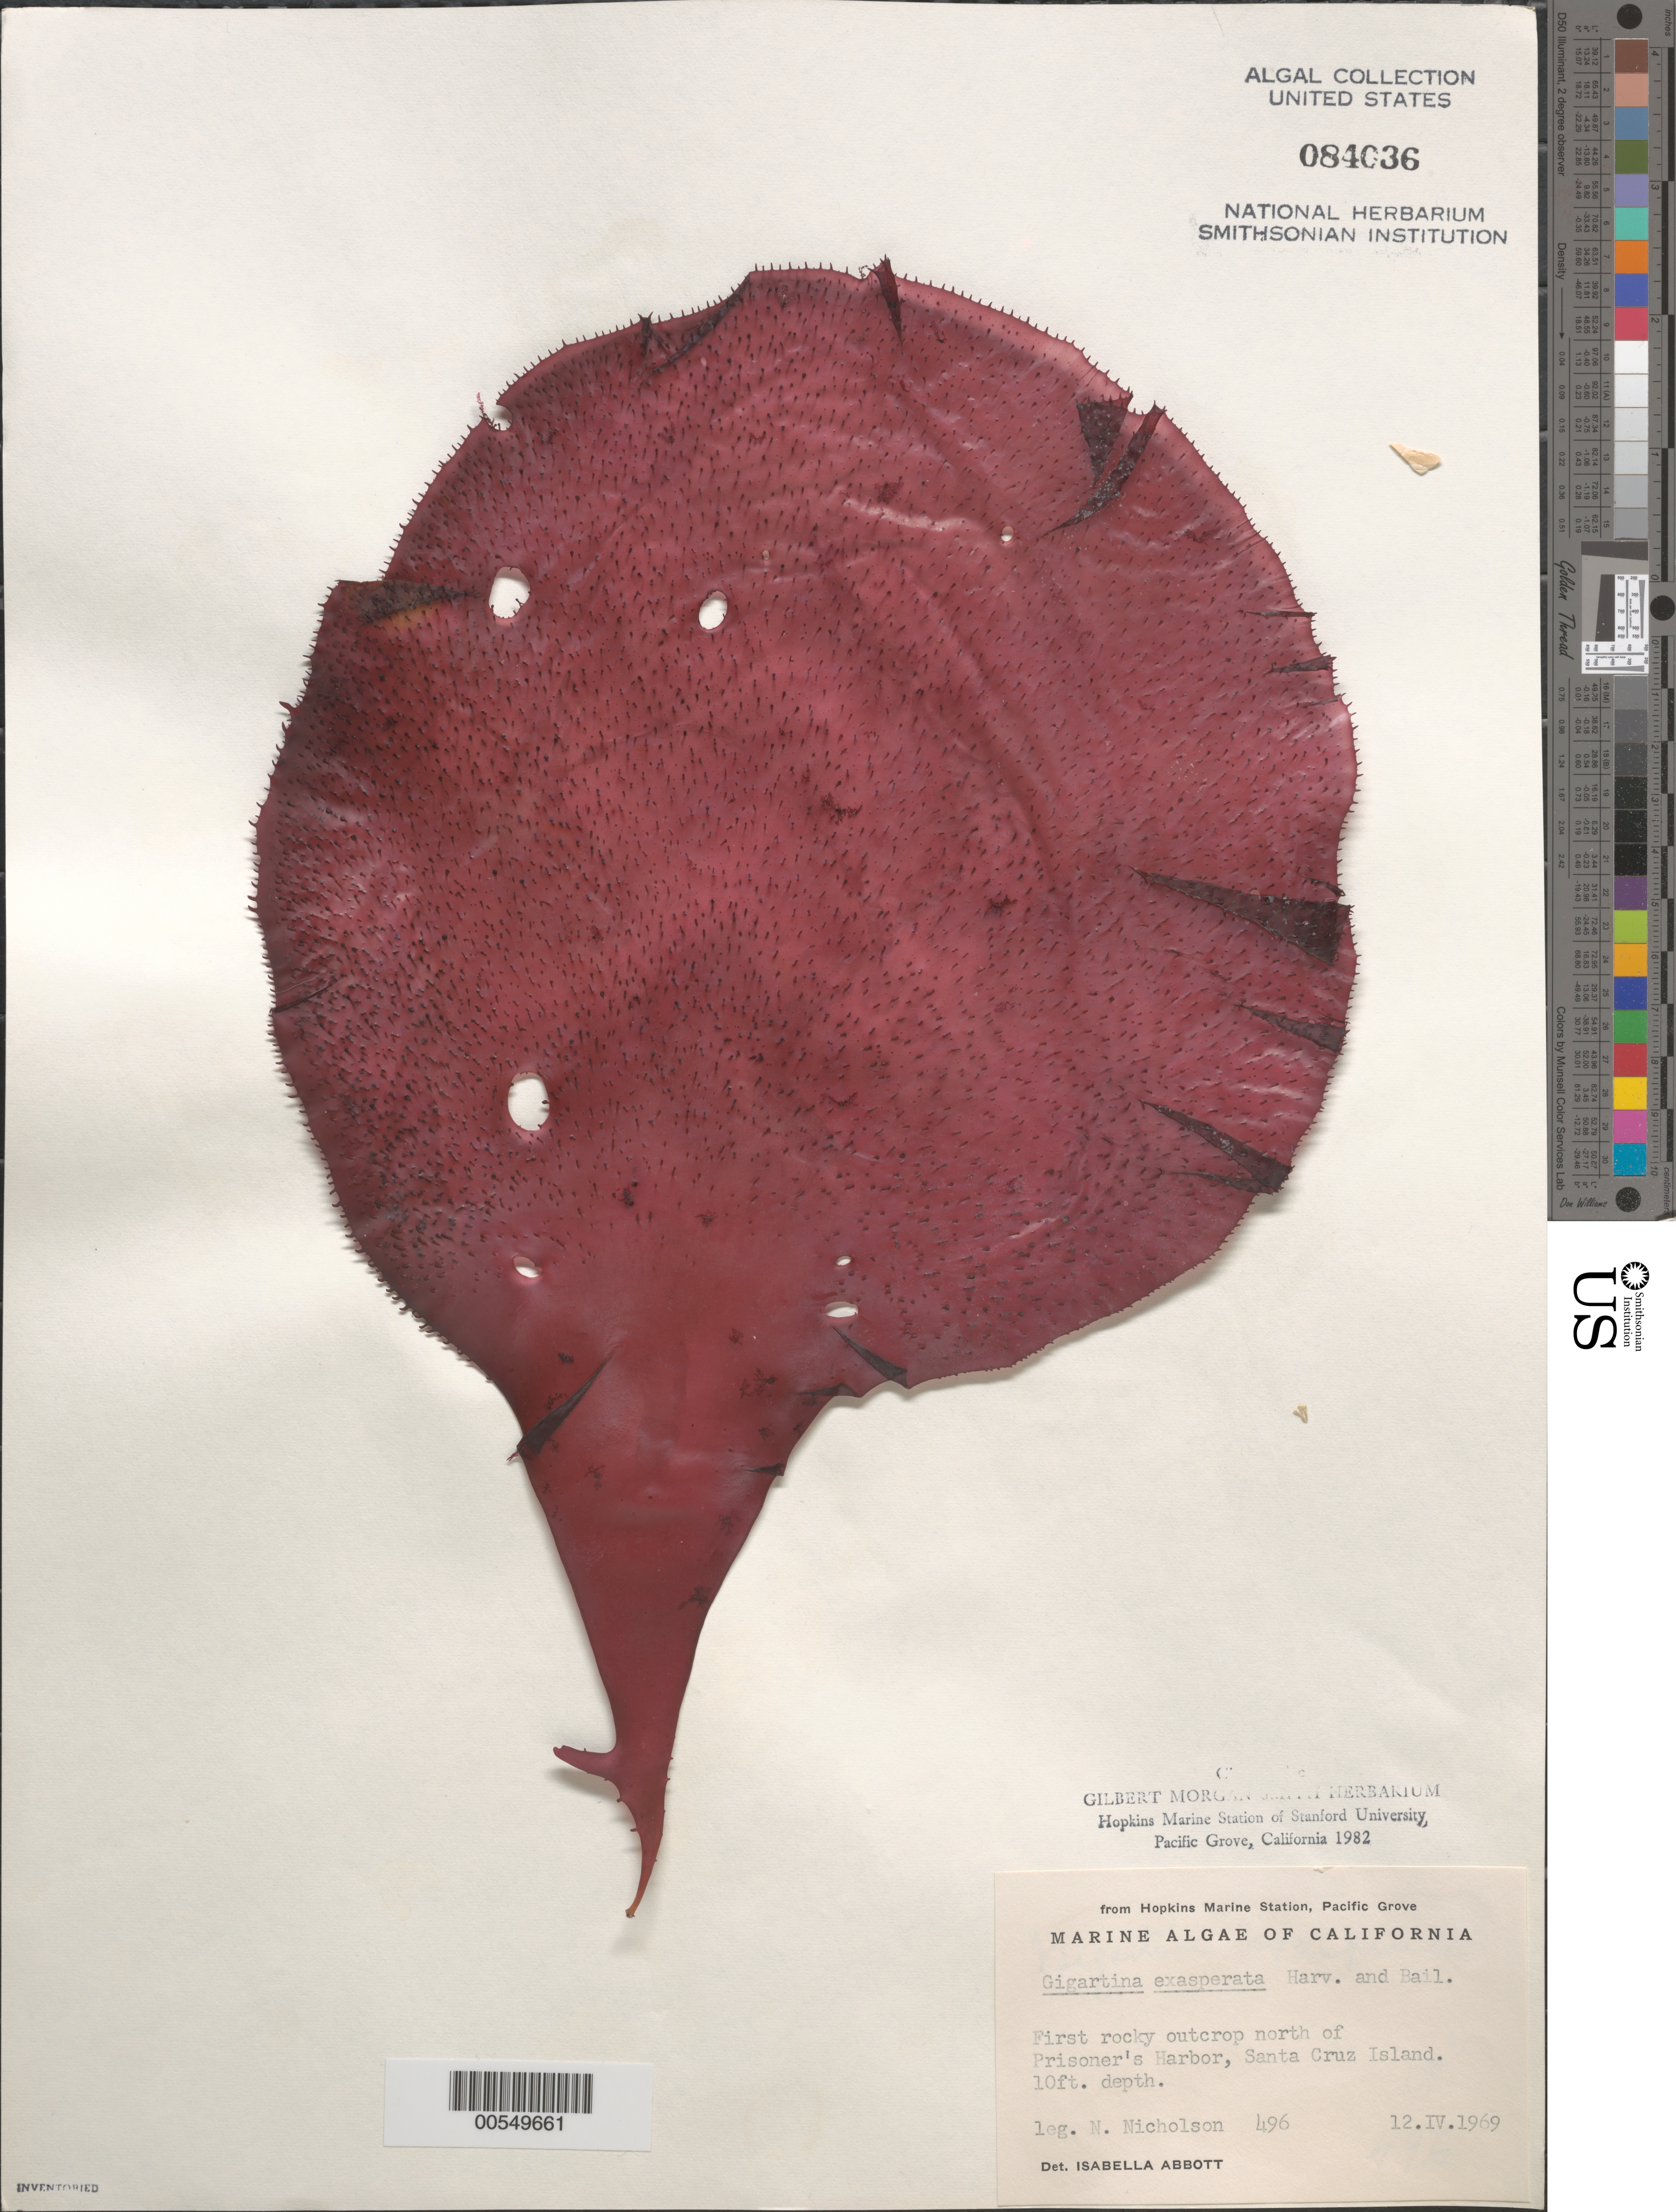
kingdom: Plantae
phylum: Rhodophyta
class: Florideophyceae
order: Gigartinales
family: Gigartinaceae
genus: Chondracanthus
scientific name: Chondracanthus exasperatus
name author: (Harv. & J. Bailey) J.R. Hughey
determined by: Algae name updating Project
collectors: N. Nicholson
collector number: Nln 496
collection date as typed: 12 Apr 1969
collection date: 1969-04-12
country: United States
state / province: California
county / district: Santa Barbara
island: Santa Cruz Island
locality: North of Prisoner's Harbor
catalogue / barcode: US 84036